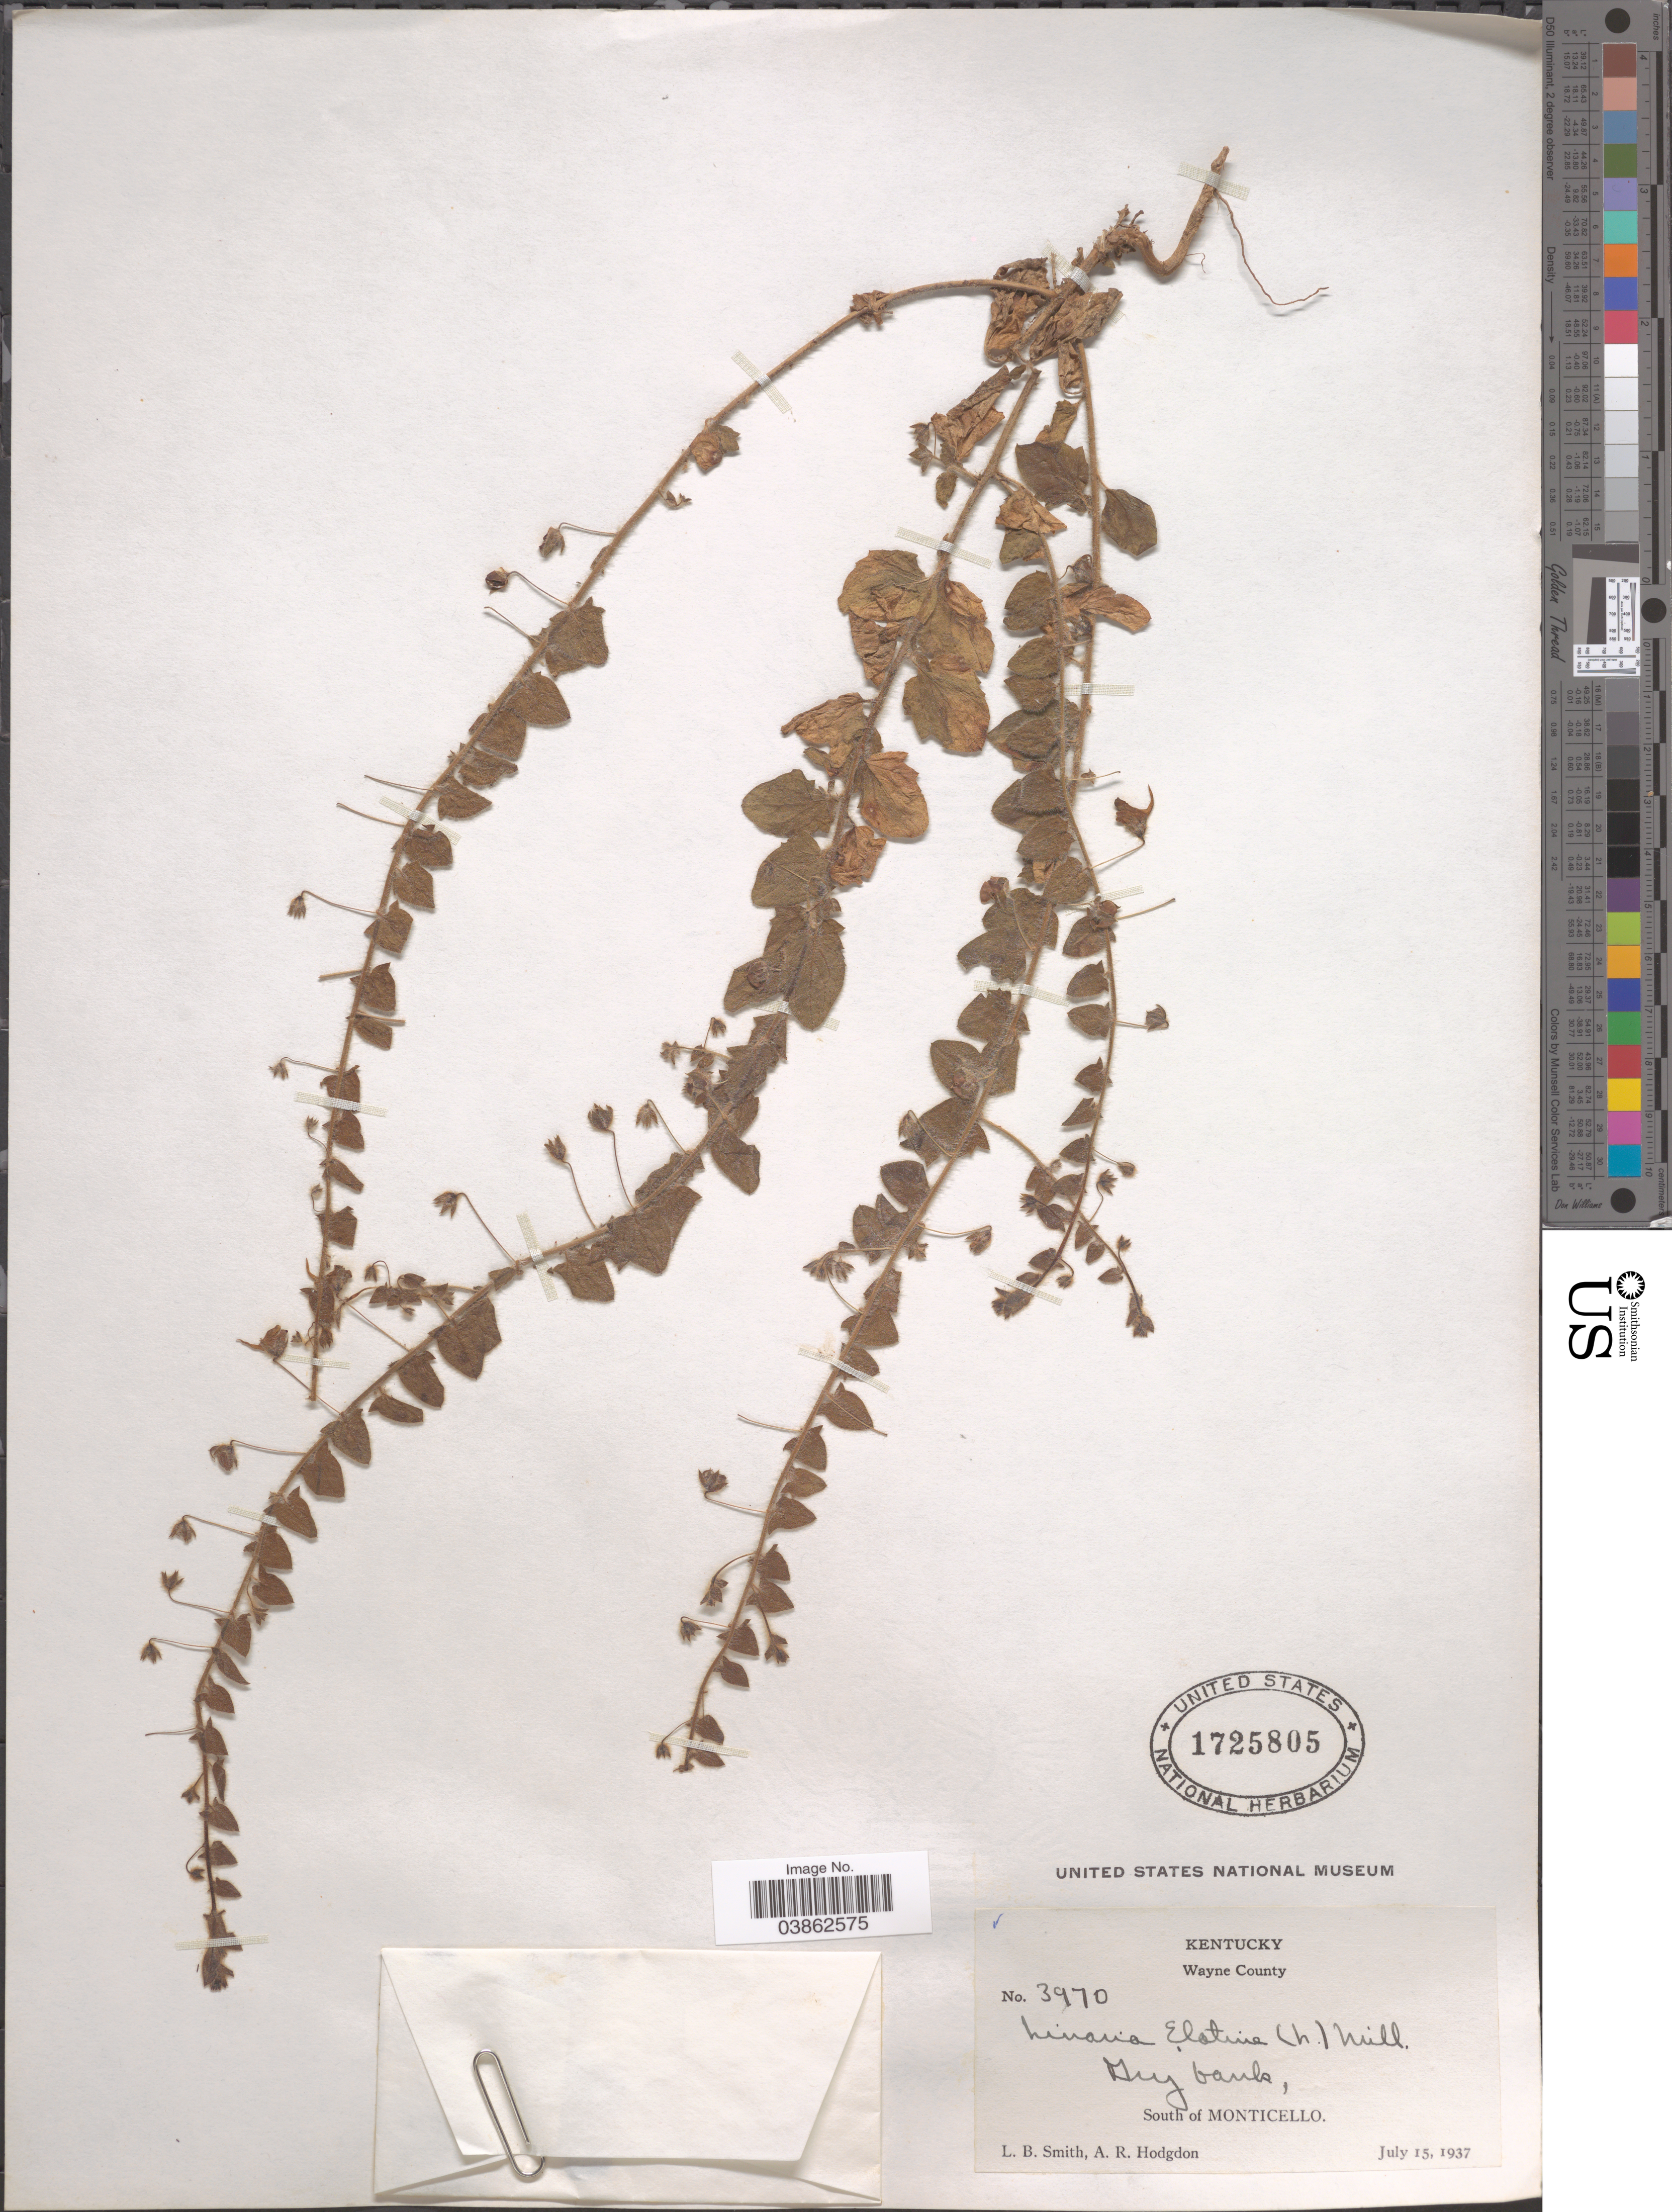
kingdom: Plantae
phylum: Tracheophyta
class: Magnoliopsida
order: Lamiales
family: Plantaginaceae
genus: Kickxia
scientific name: Kickxia elatine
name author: (L.) Dumort.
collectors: L. Smith & A. R. Hodgdon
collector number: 3970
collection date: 1937-07-15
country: United States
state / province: Kentucky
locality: Wayne County. South of Monticello.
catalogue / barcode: US 1725805